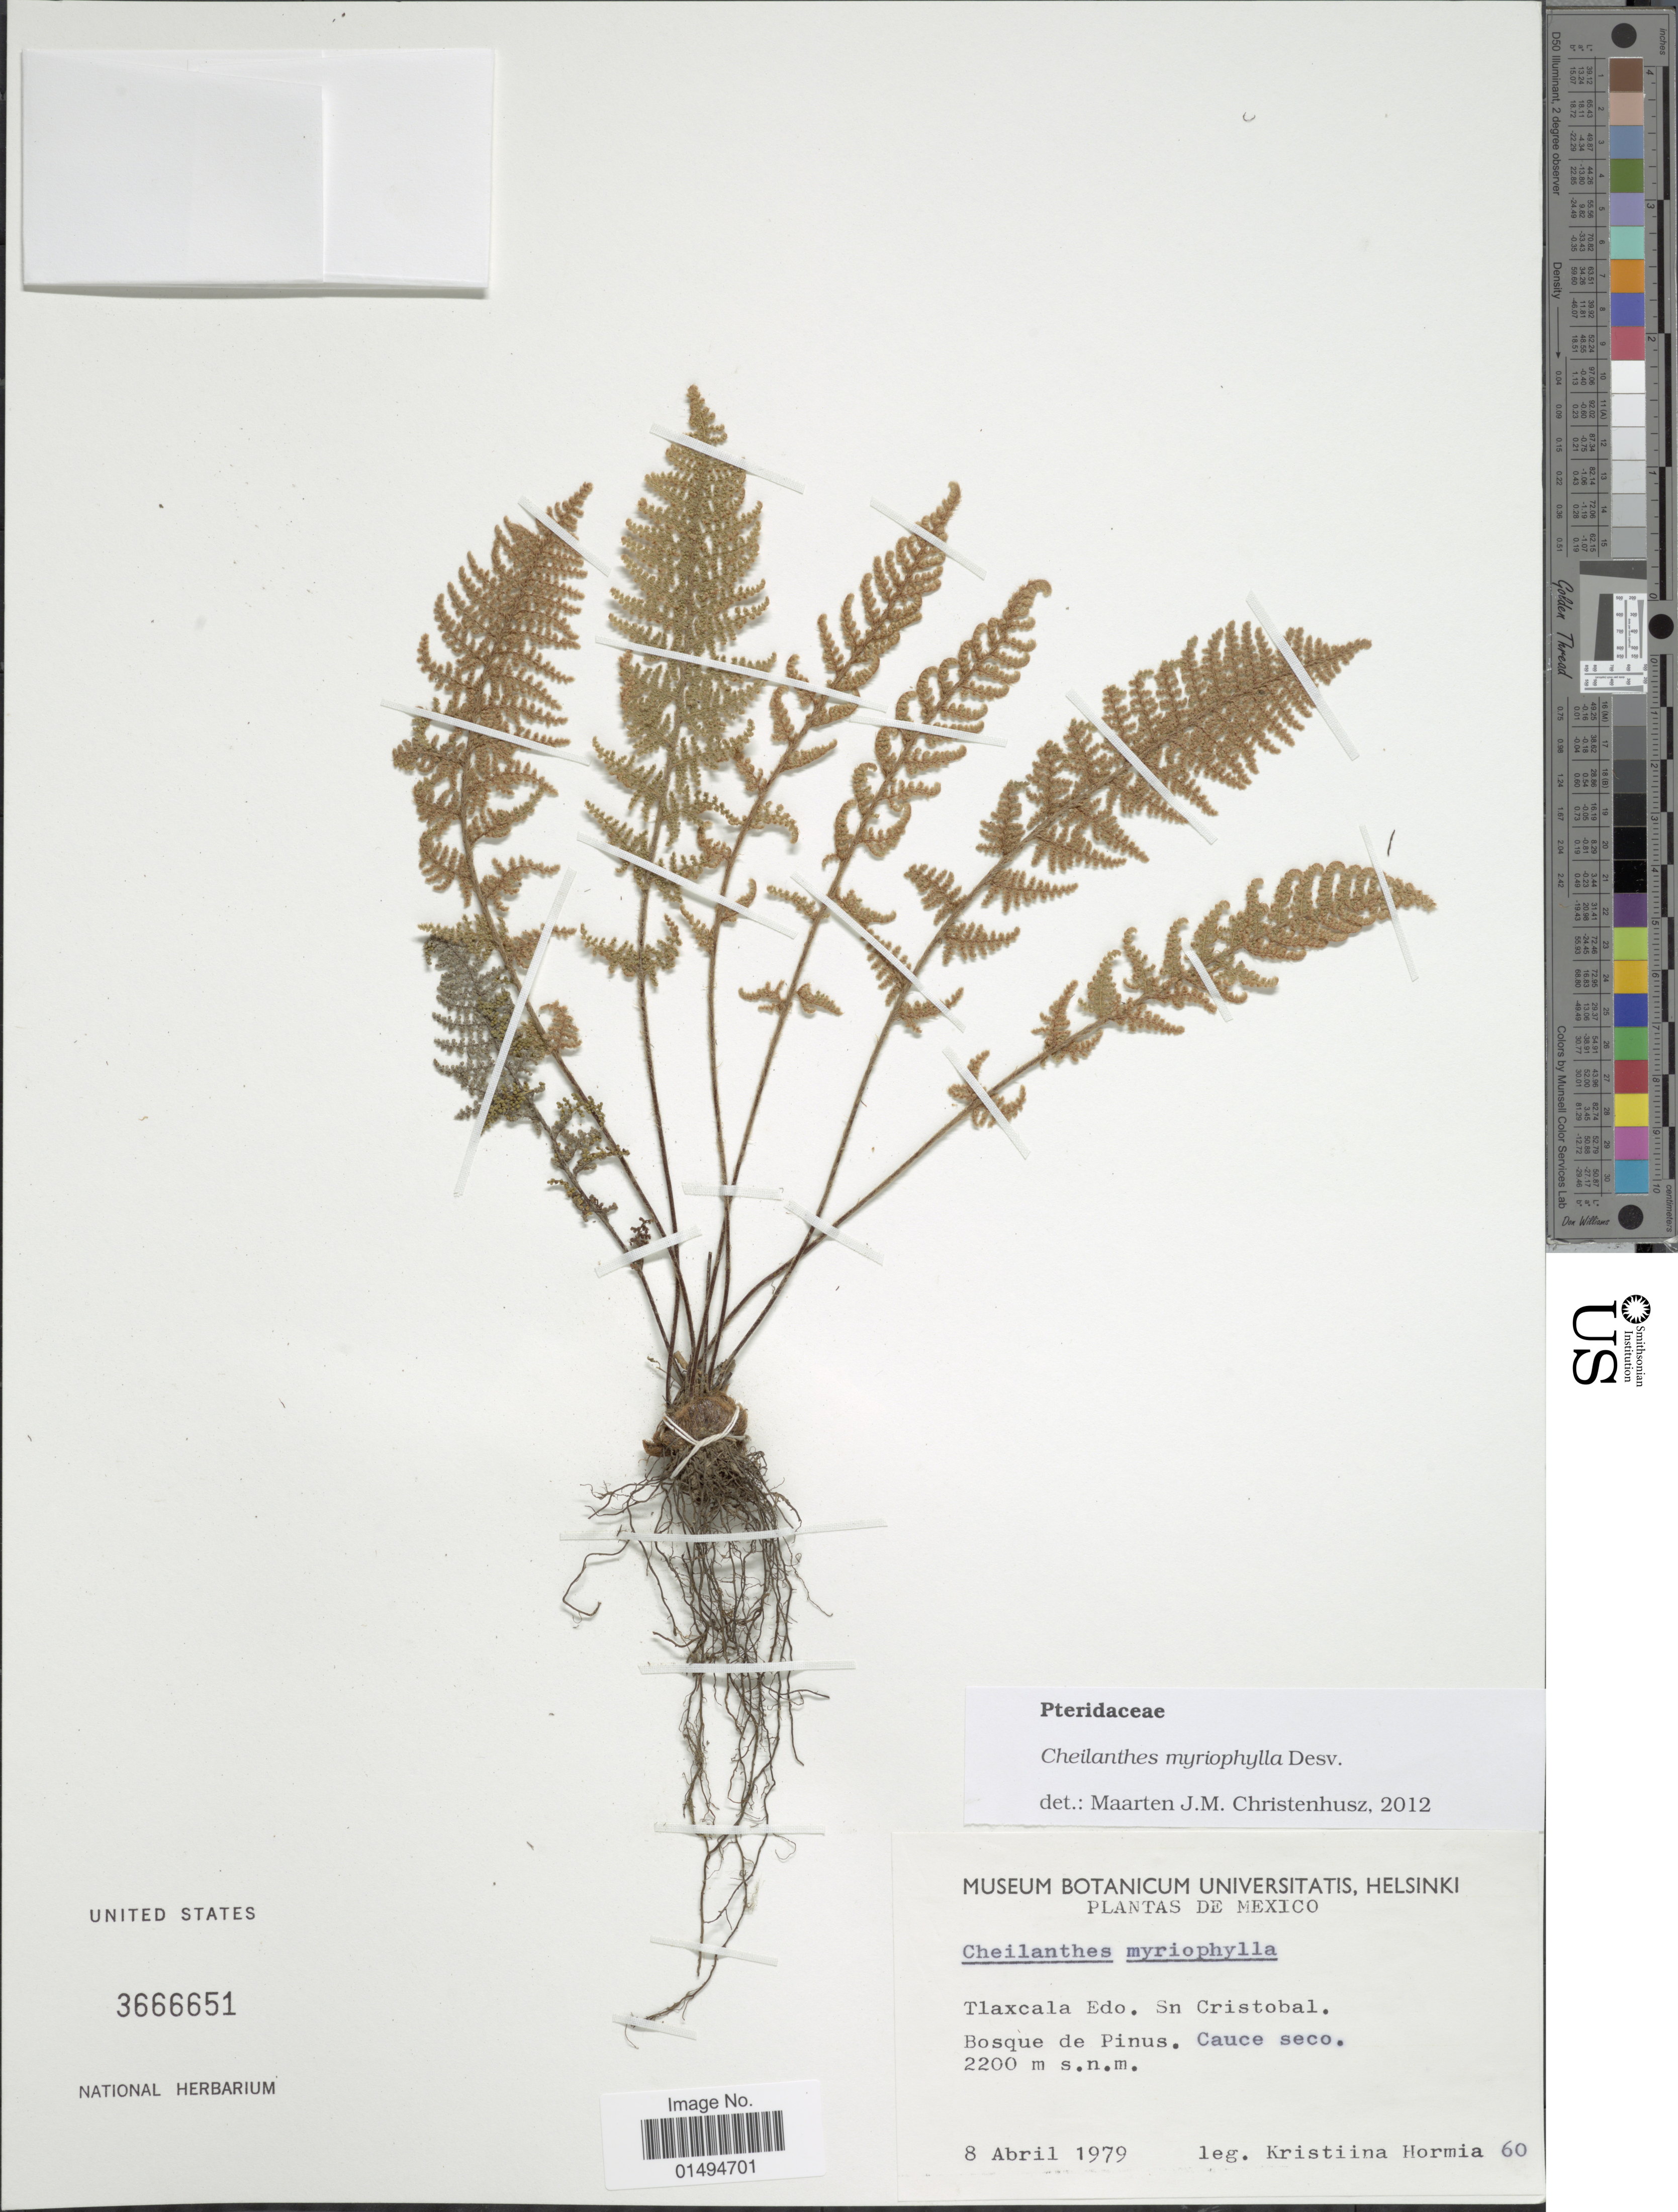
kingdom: Plantae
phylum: Tracheophyta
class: Polypodiopsida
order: Polypodiales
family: Pteridaceae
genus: Myriopteris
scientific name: Myriopteris myriophylla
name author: (Desv.) J. Sm.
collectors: K. Hormia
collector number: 60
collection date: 1979-04-08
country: Mexico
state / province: Tlaxcala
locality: Tlaxcala edo. Sn Cristobal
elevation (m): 2200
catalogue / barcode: US 3666651